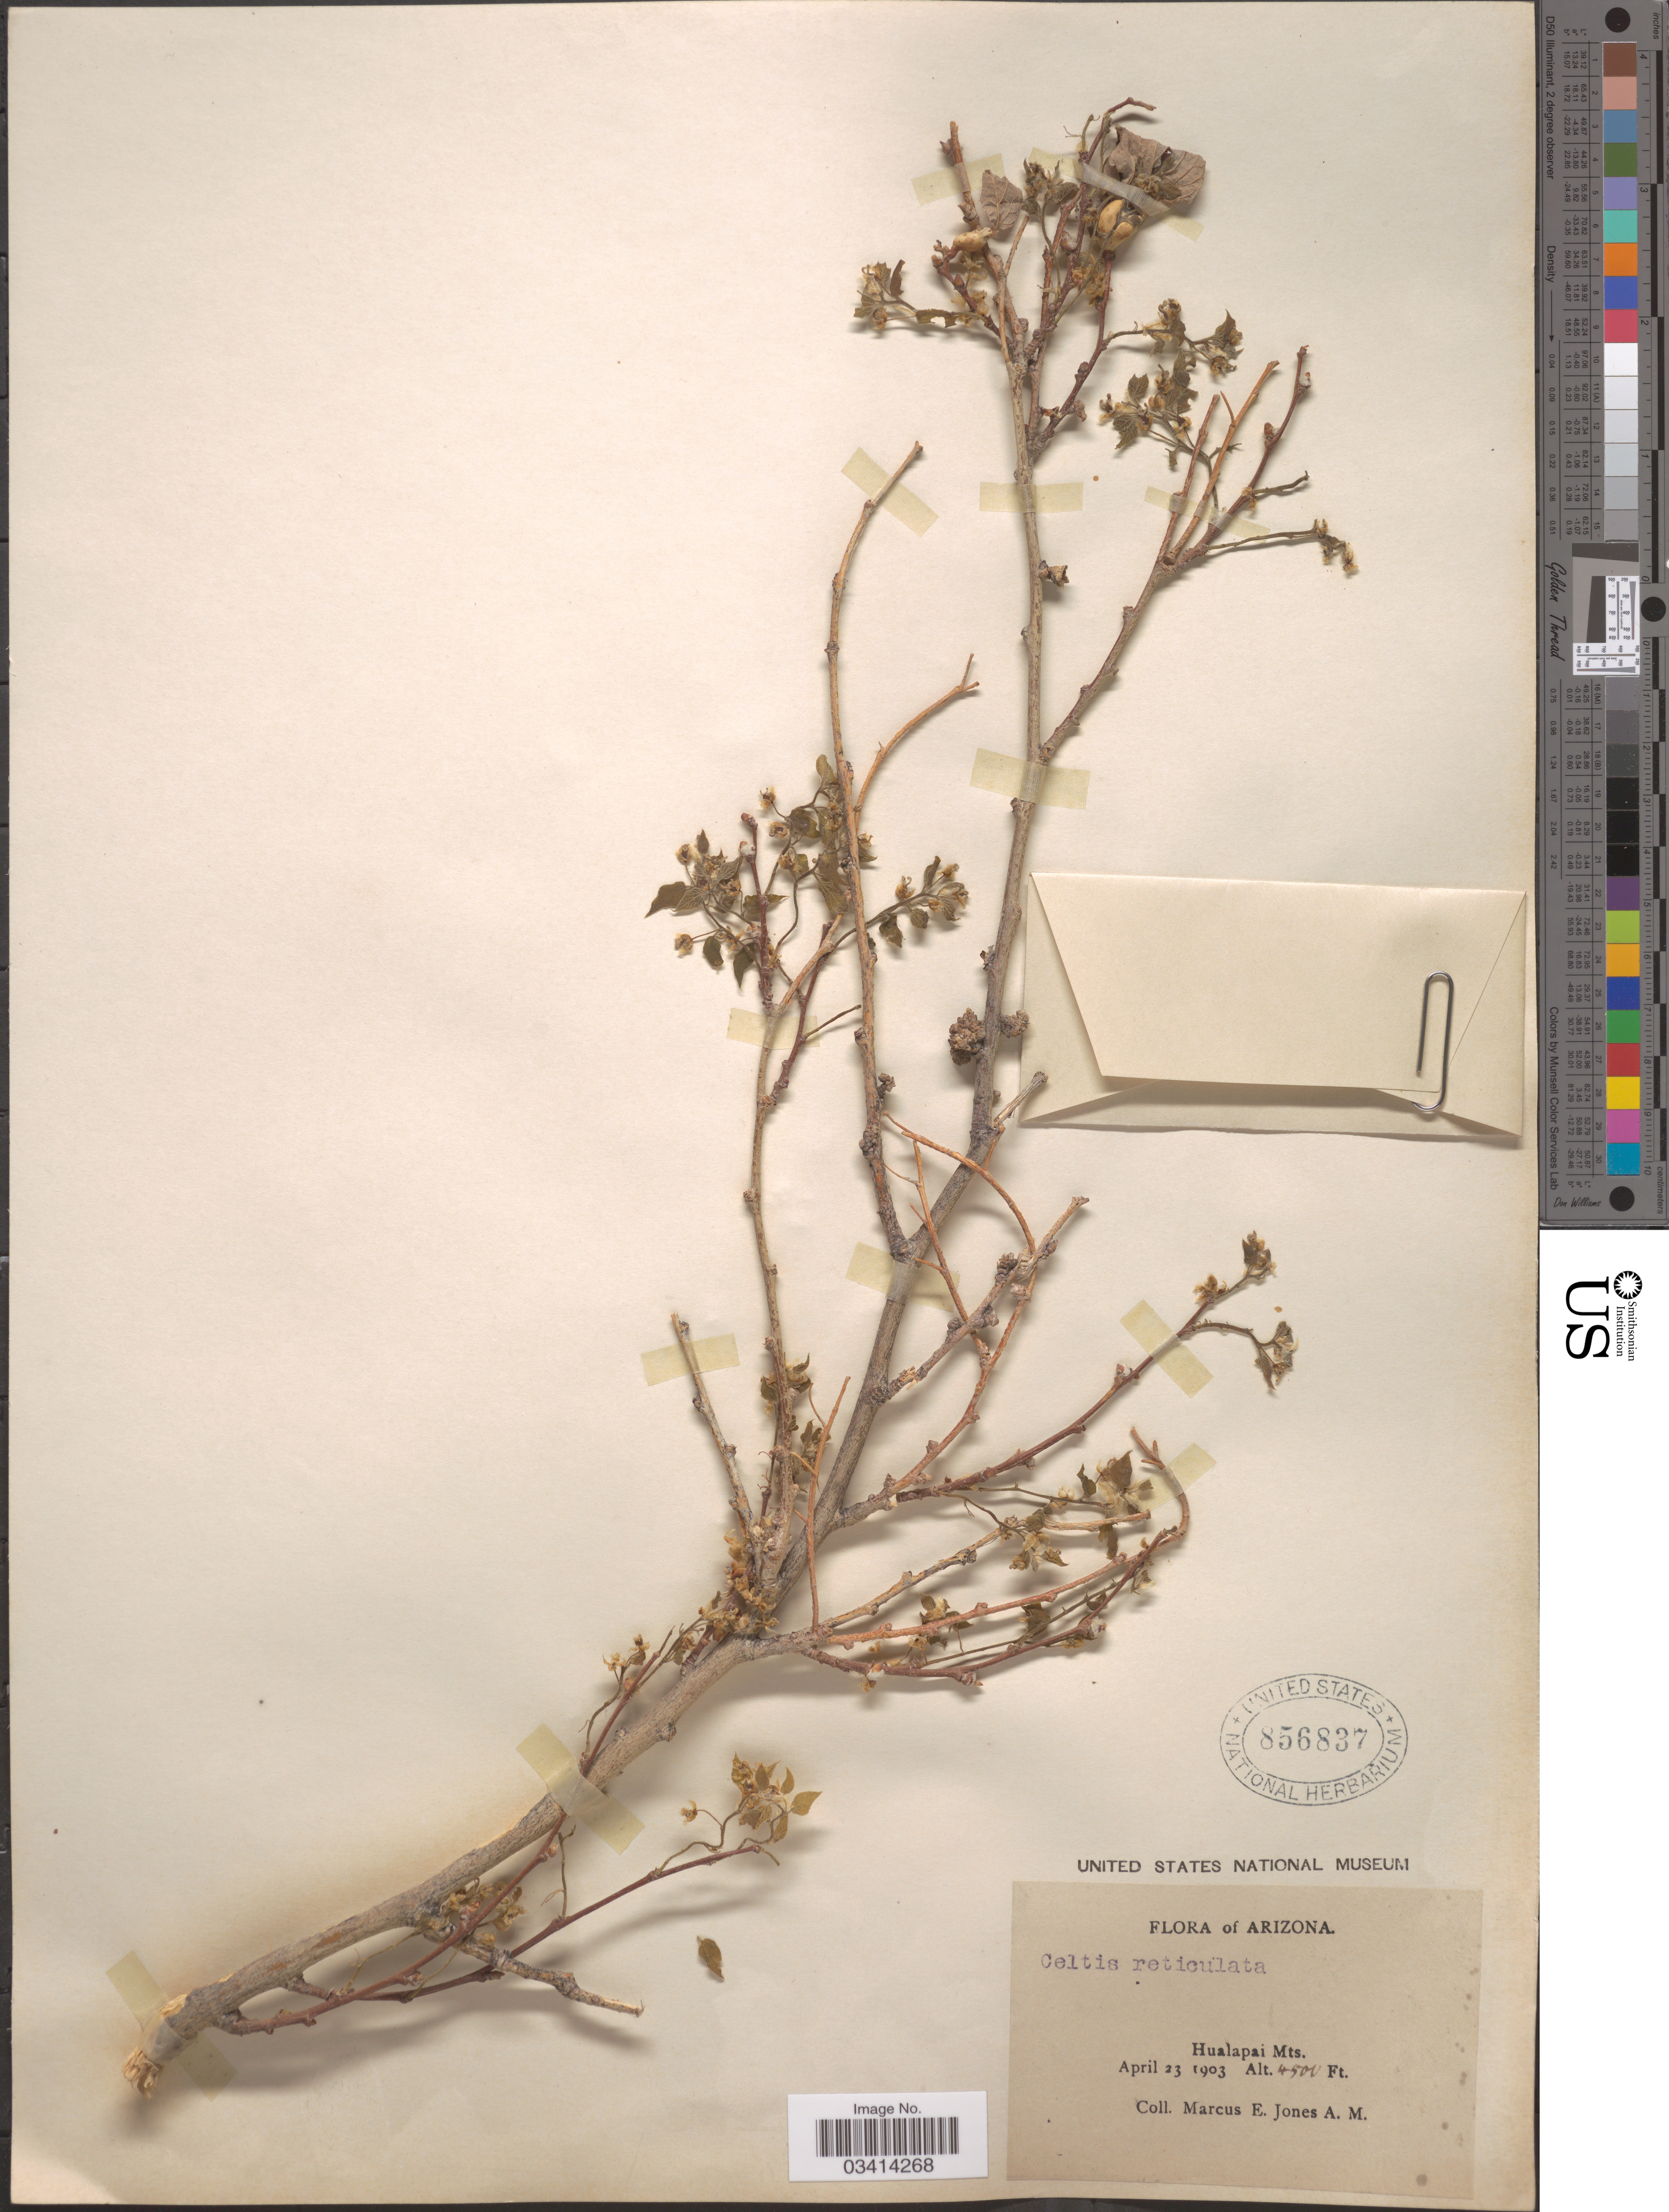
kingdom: Plantae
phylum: Tracheophyta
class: Magnoliopsida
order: Rosales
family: Cannabaceae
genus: Celtis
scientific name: Celtis reticulata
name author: Torr.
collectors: M. E. Jones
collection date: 1903-04-23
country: United States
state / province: Arizona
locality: Hualapai Mts.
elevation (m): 1372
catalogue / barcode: US 856837